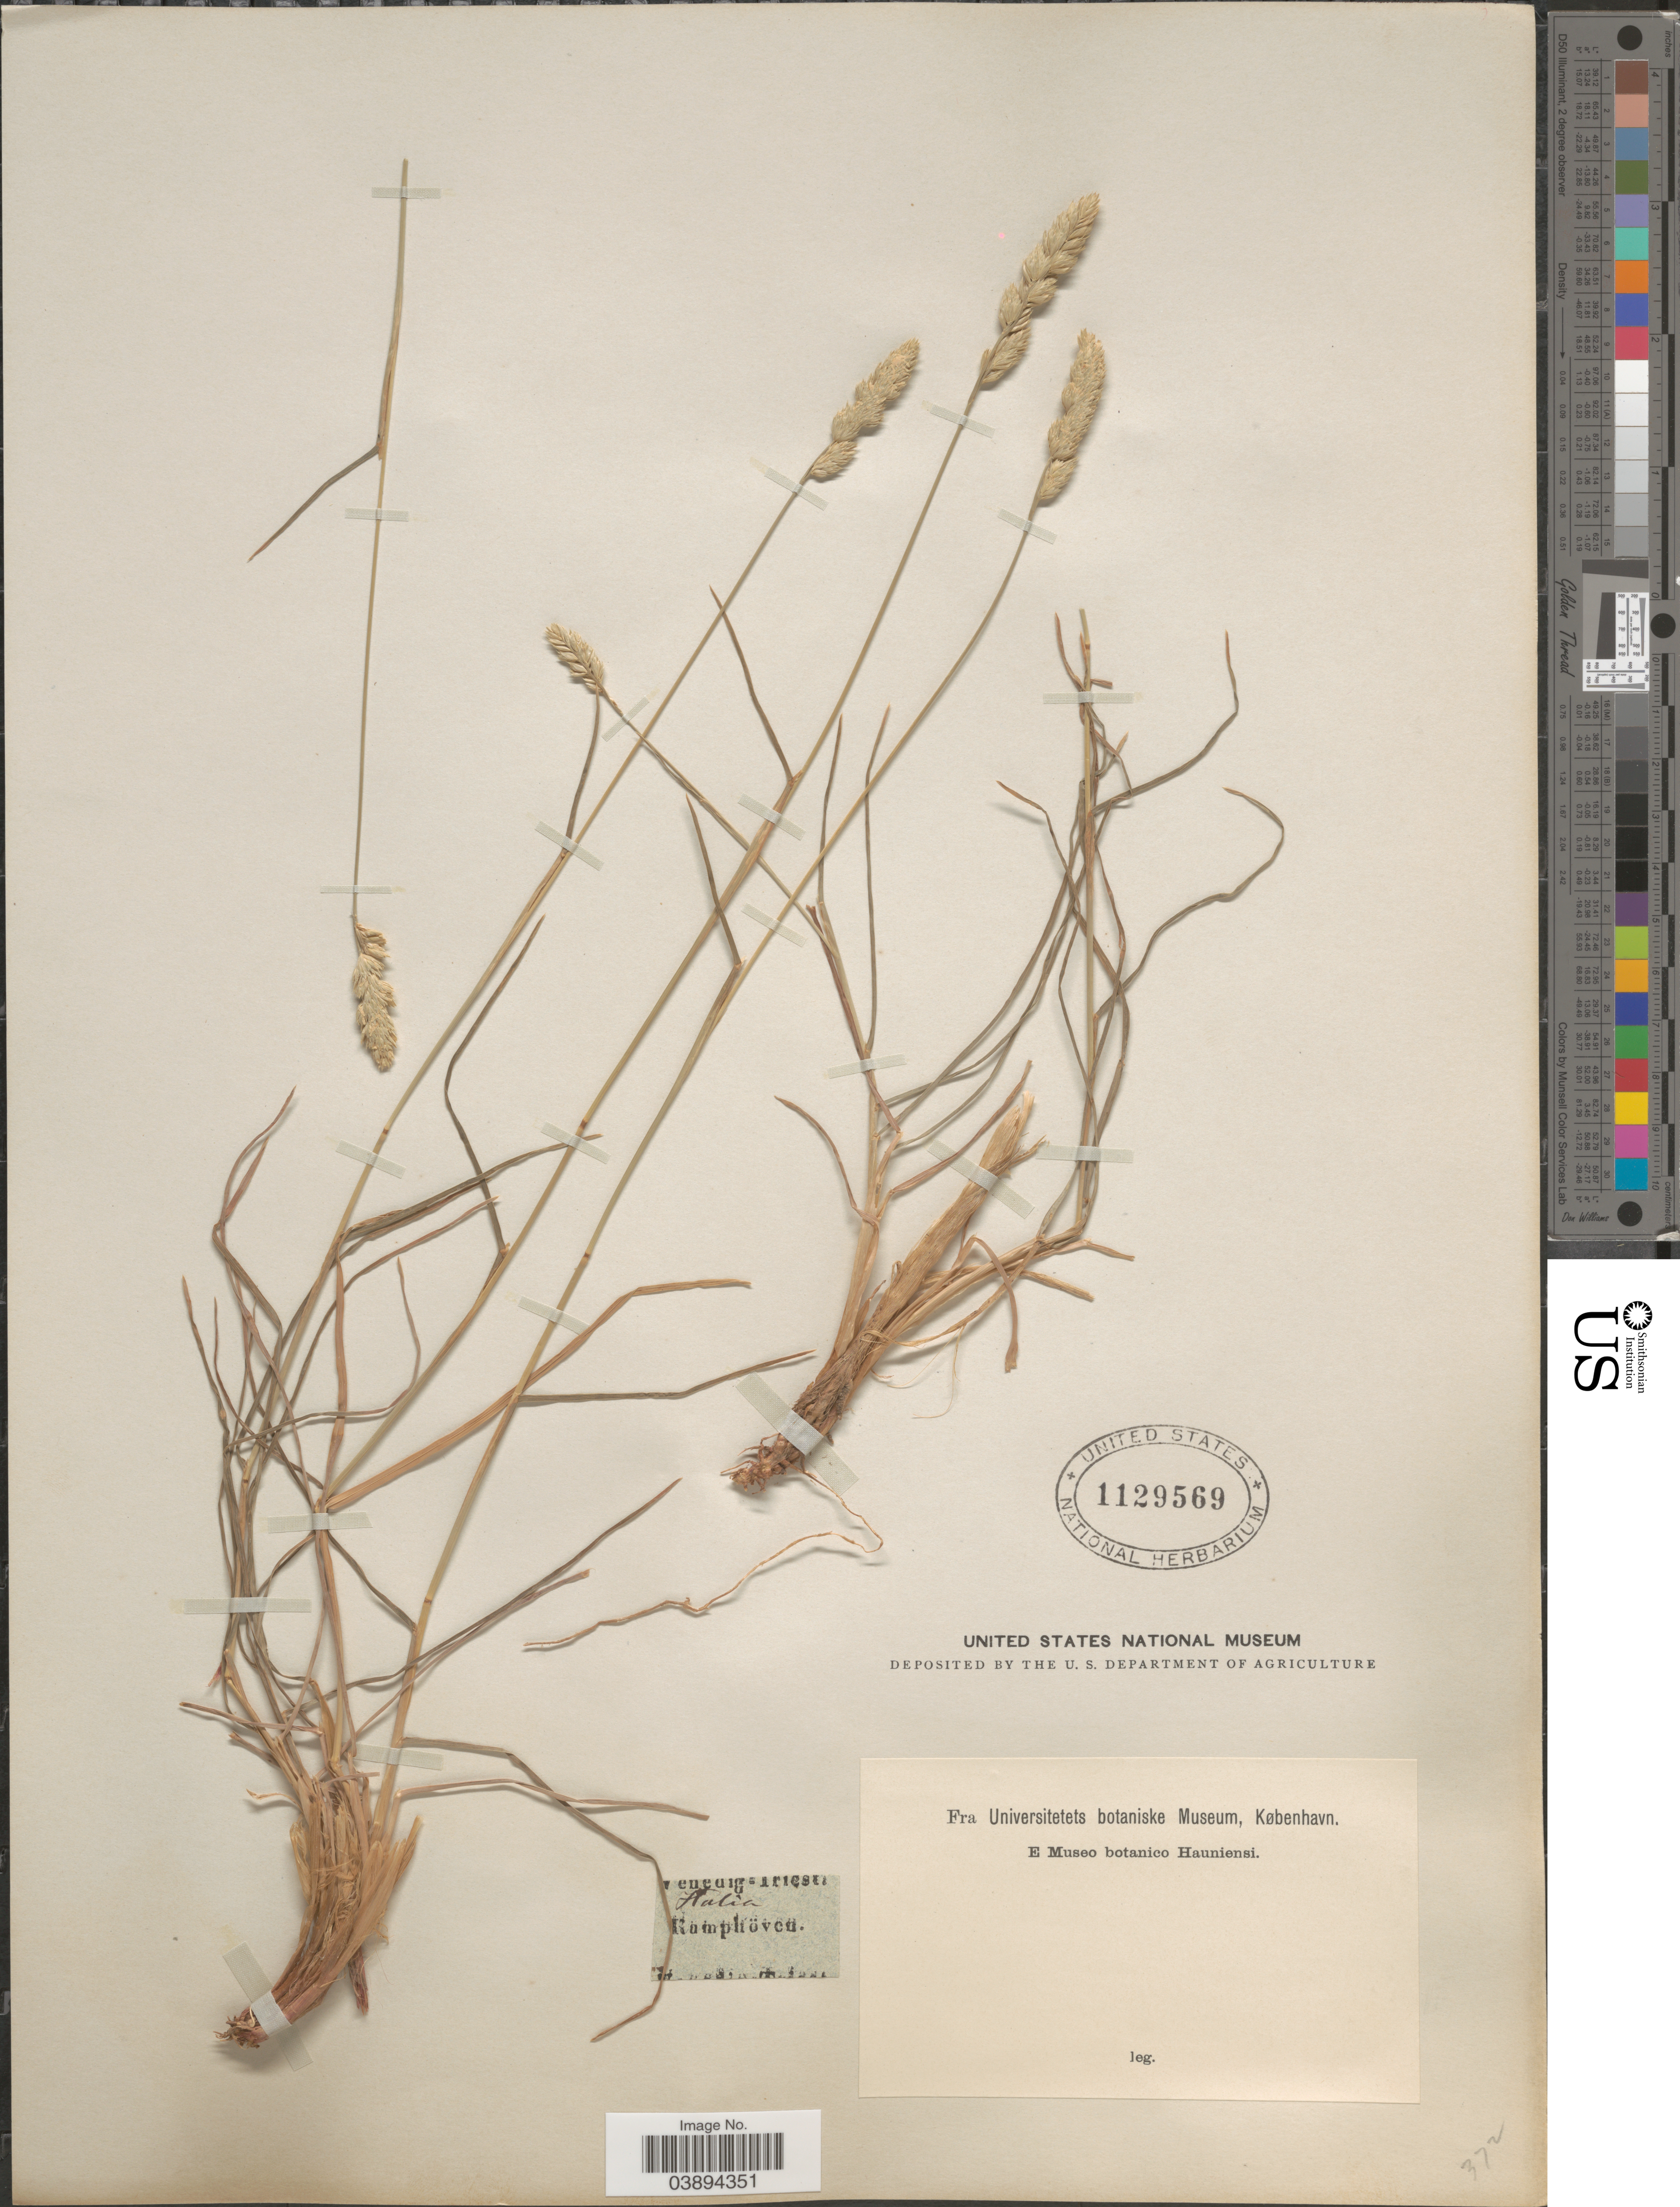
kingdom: Plantae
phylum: Tracheophyta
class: Liliopsida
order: Poales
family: Poaceae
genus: Dactylis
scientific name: Dactylis glomerata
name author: L.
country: Italy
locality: Italia. Kamphöven.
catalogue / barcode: US 1129569